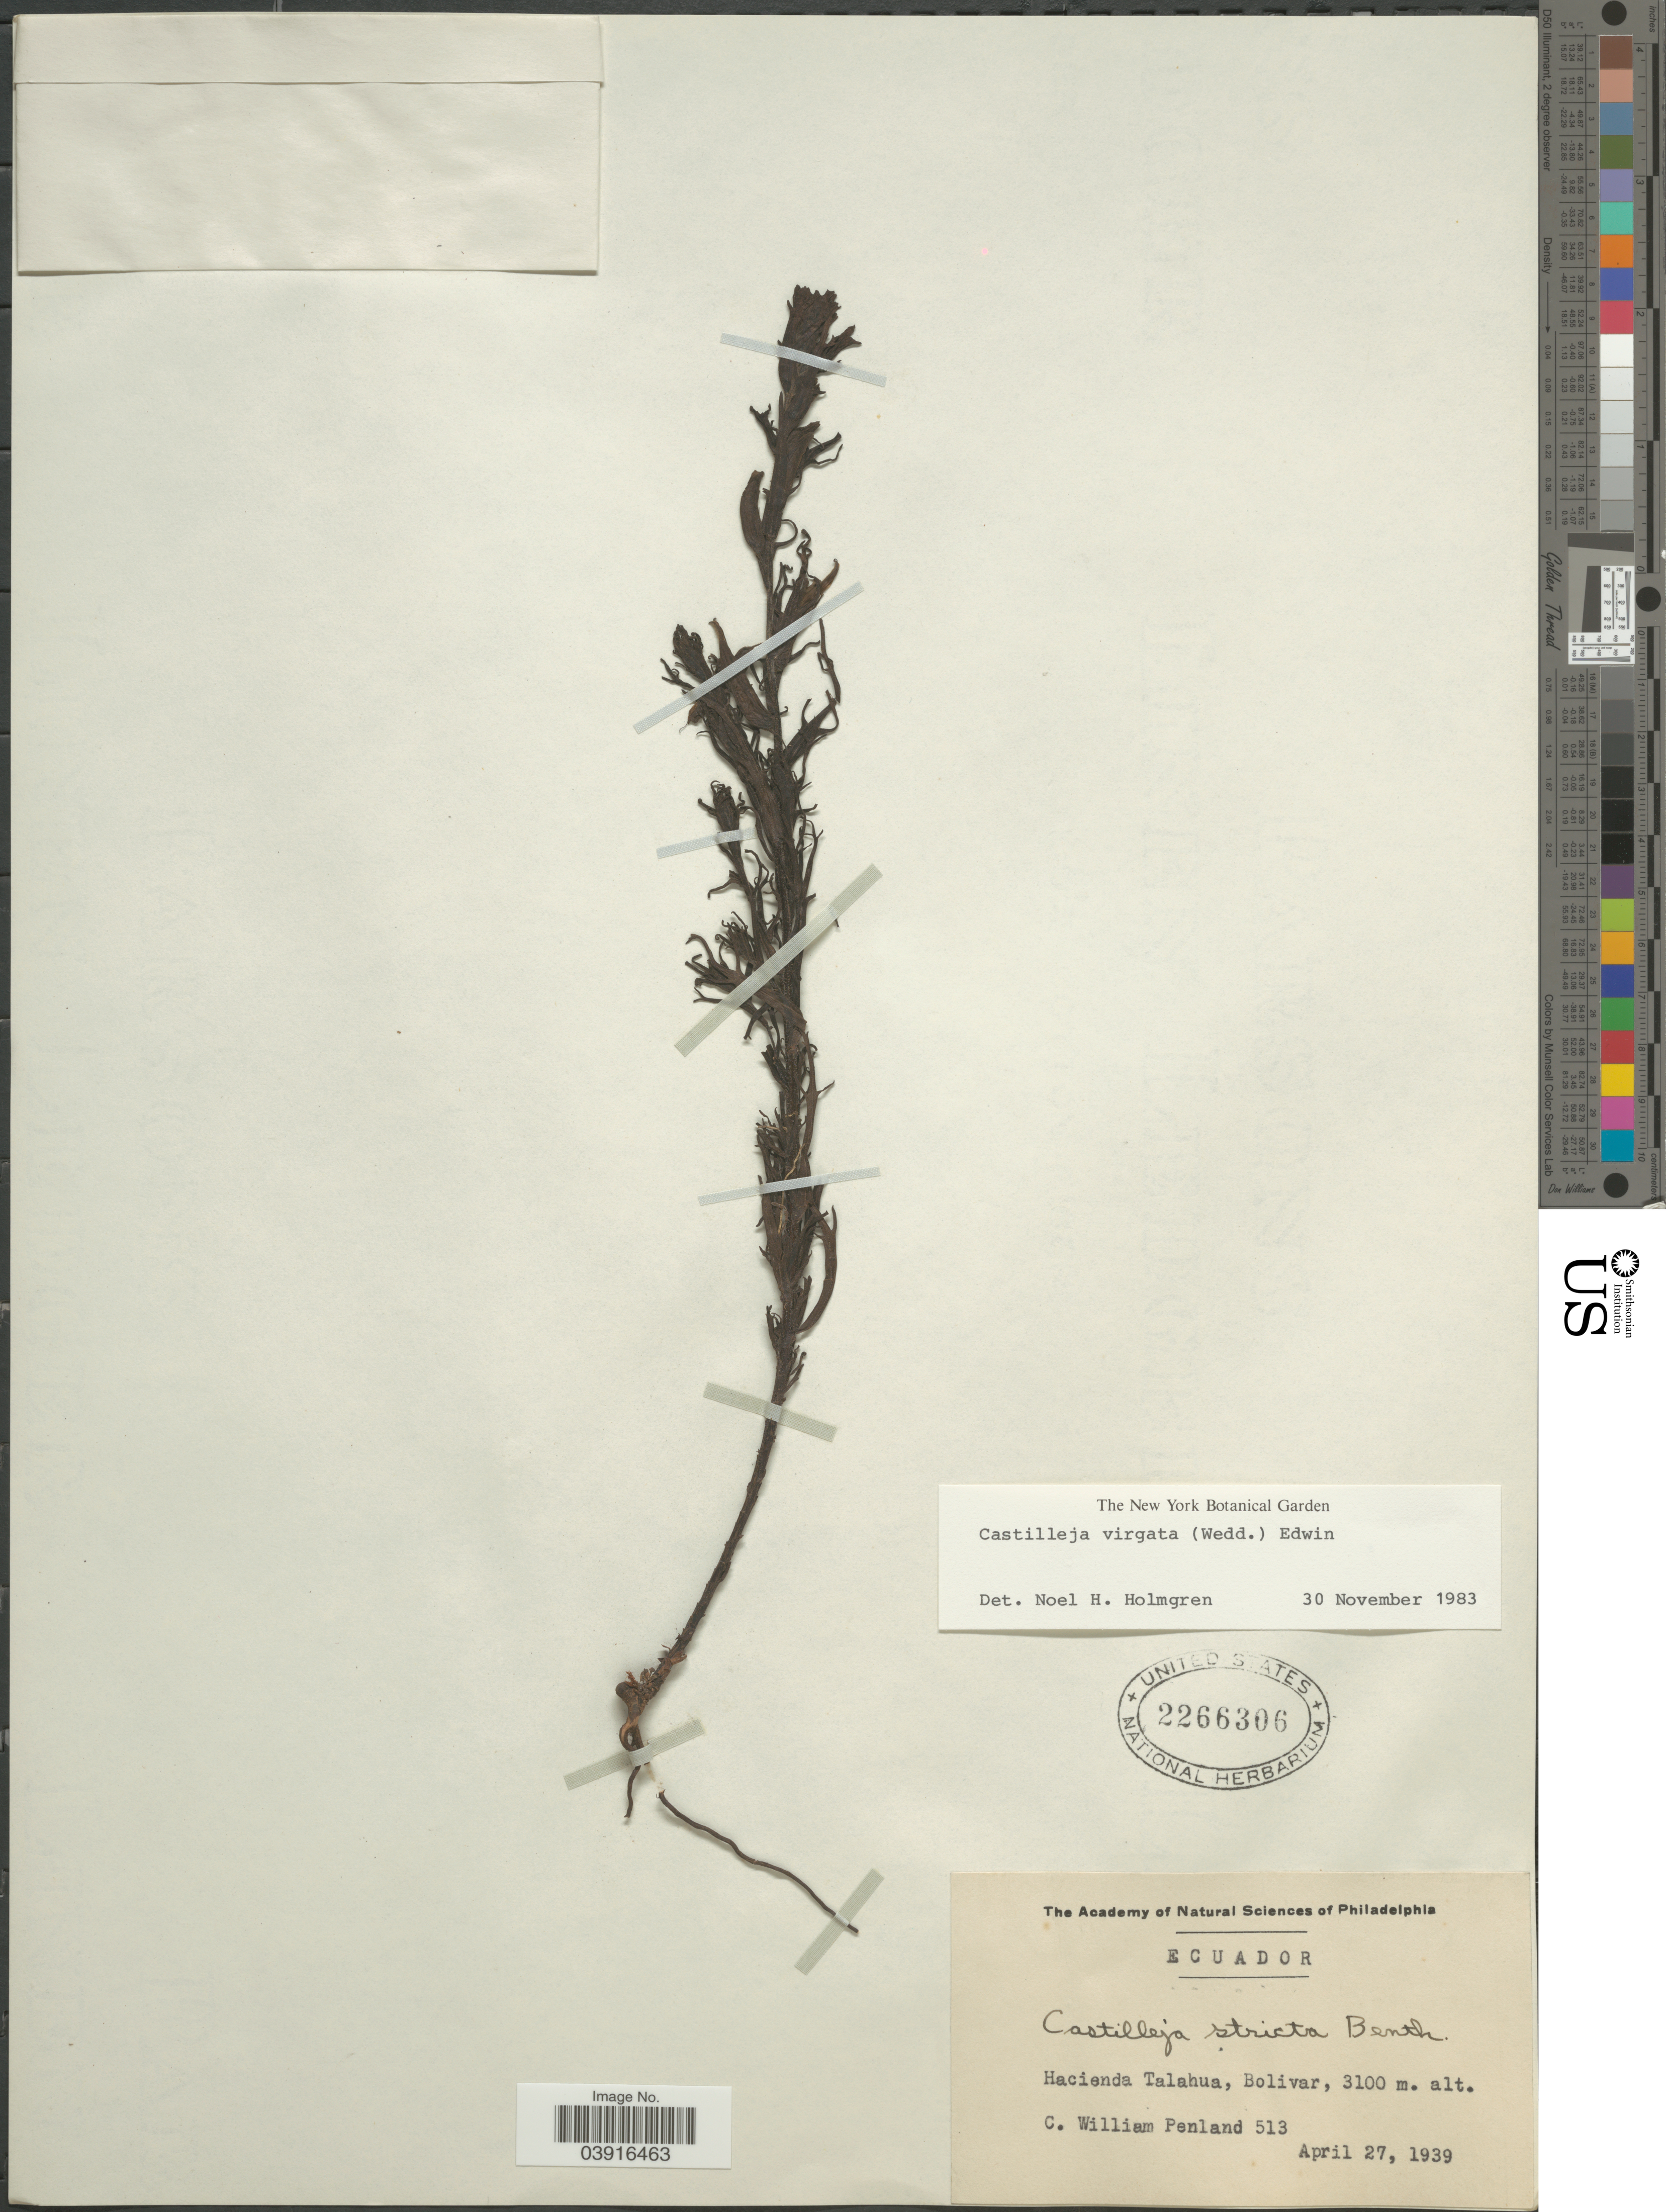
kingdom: Plantae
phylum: Tracheophyta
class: Magnoliopsida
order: Lamiales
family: Orobanchaceae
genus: Castilleja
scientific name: Castilleja virgata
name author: (Wedd.) Edwin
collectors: C. W. Penland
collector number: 513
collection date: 1939-04-27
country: Ecuador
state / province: Bolívar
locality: Hacienda Talahua.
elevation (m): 3100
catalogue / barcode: US 2266306